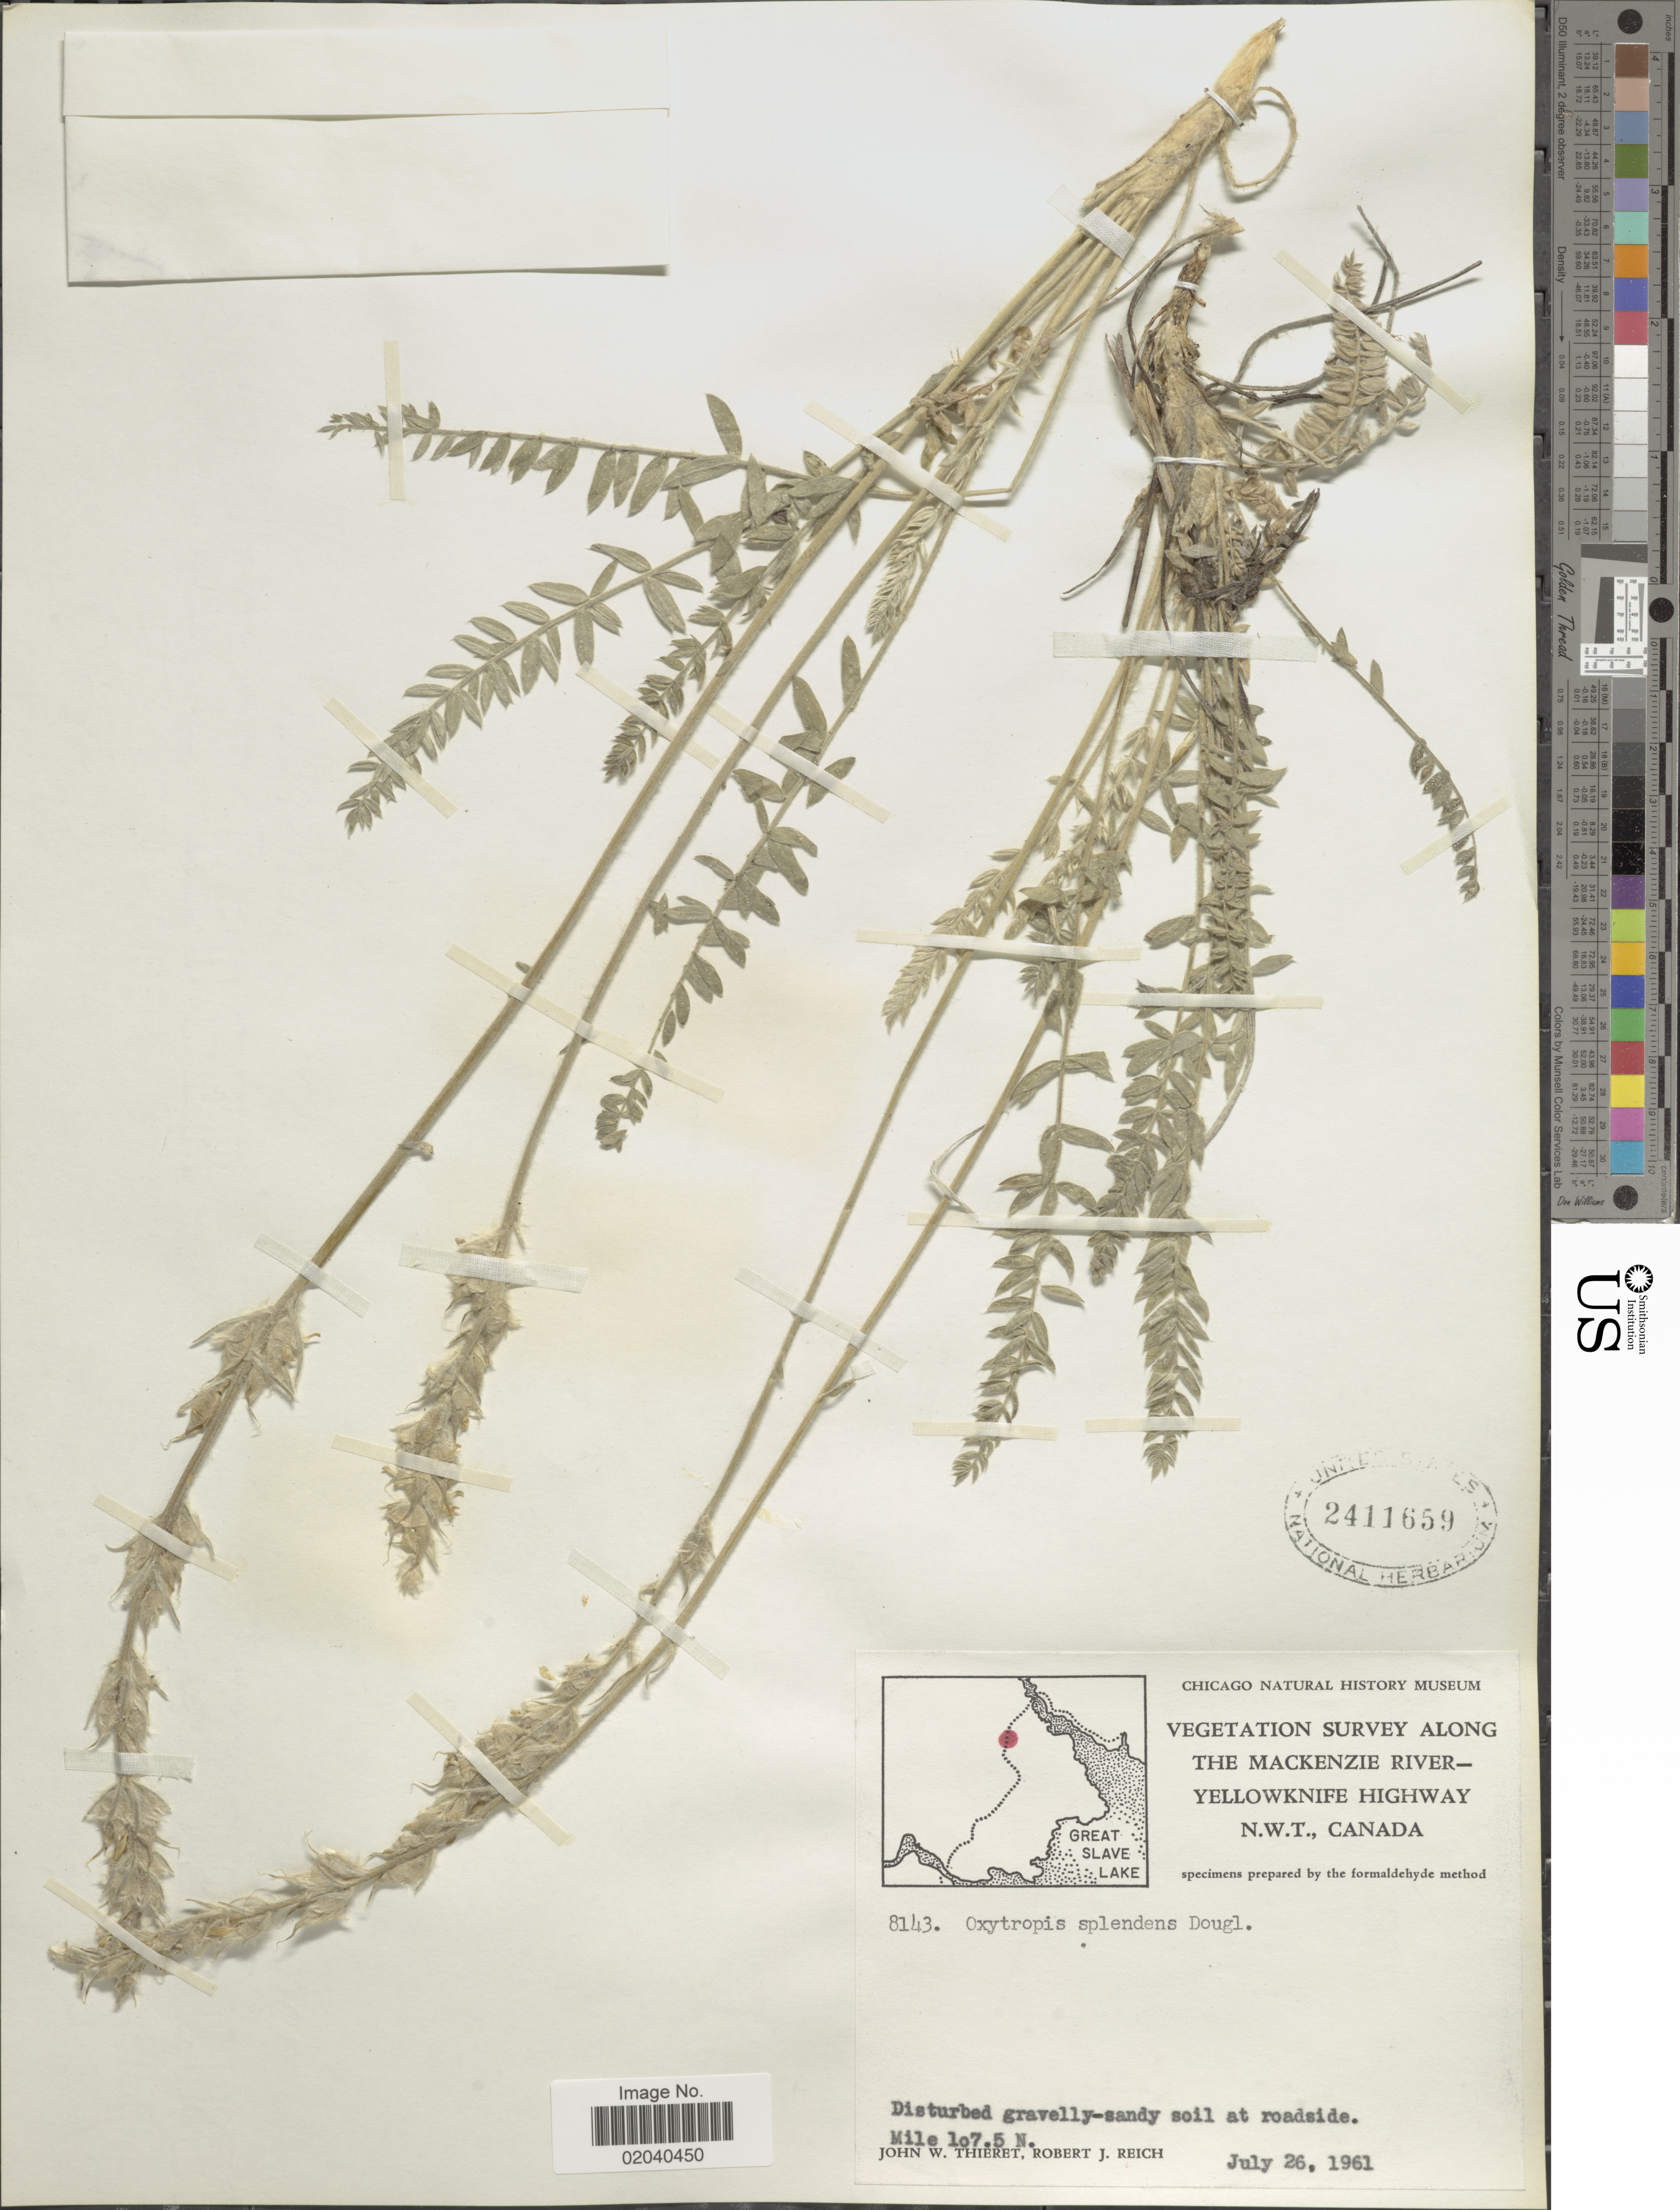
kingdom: Plantae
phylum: Tracheophyta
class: Magnoliopsida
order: Fabales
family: Fabaceae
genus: Oxytropis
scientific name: Oxytropis splendens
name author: Douglas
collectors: J. W. Thieret & R. Reich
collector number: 8143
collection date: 1961-07-26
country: Canada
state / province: Northwest Territories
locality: The Mackenzie River - Yellowknife Highway N.W.T. Mile 107.5 N.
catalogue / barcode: US 2411659